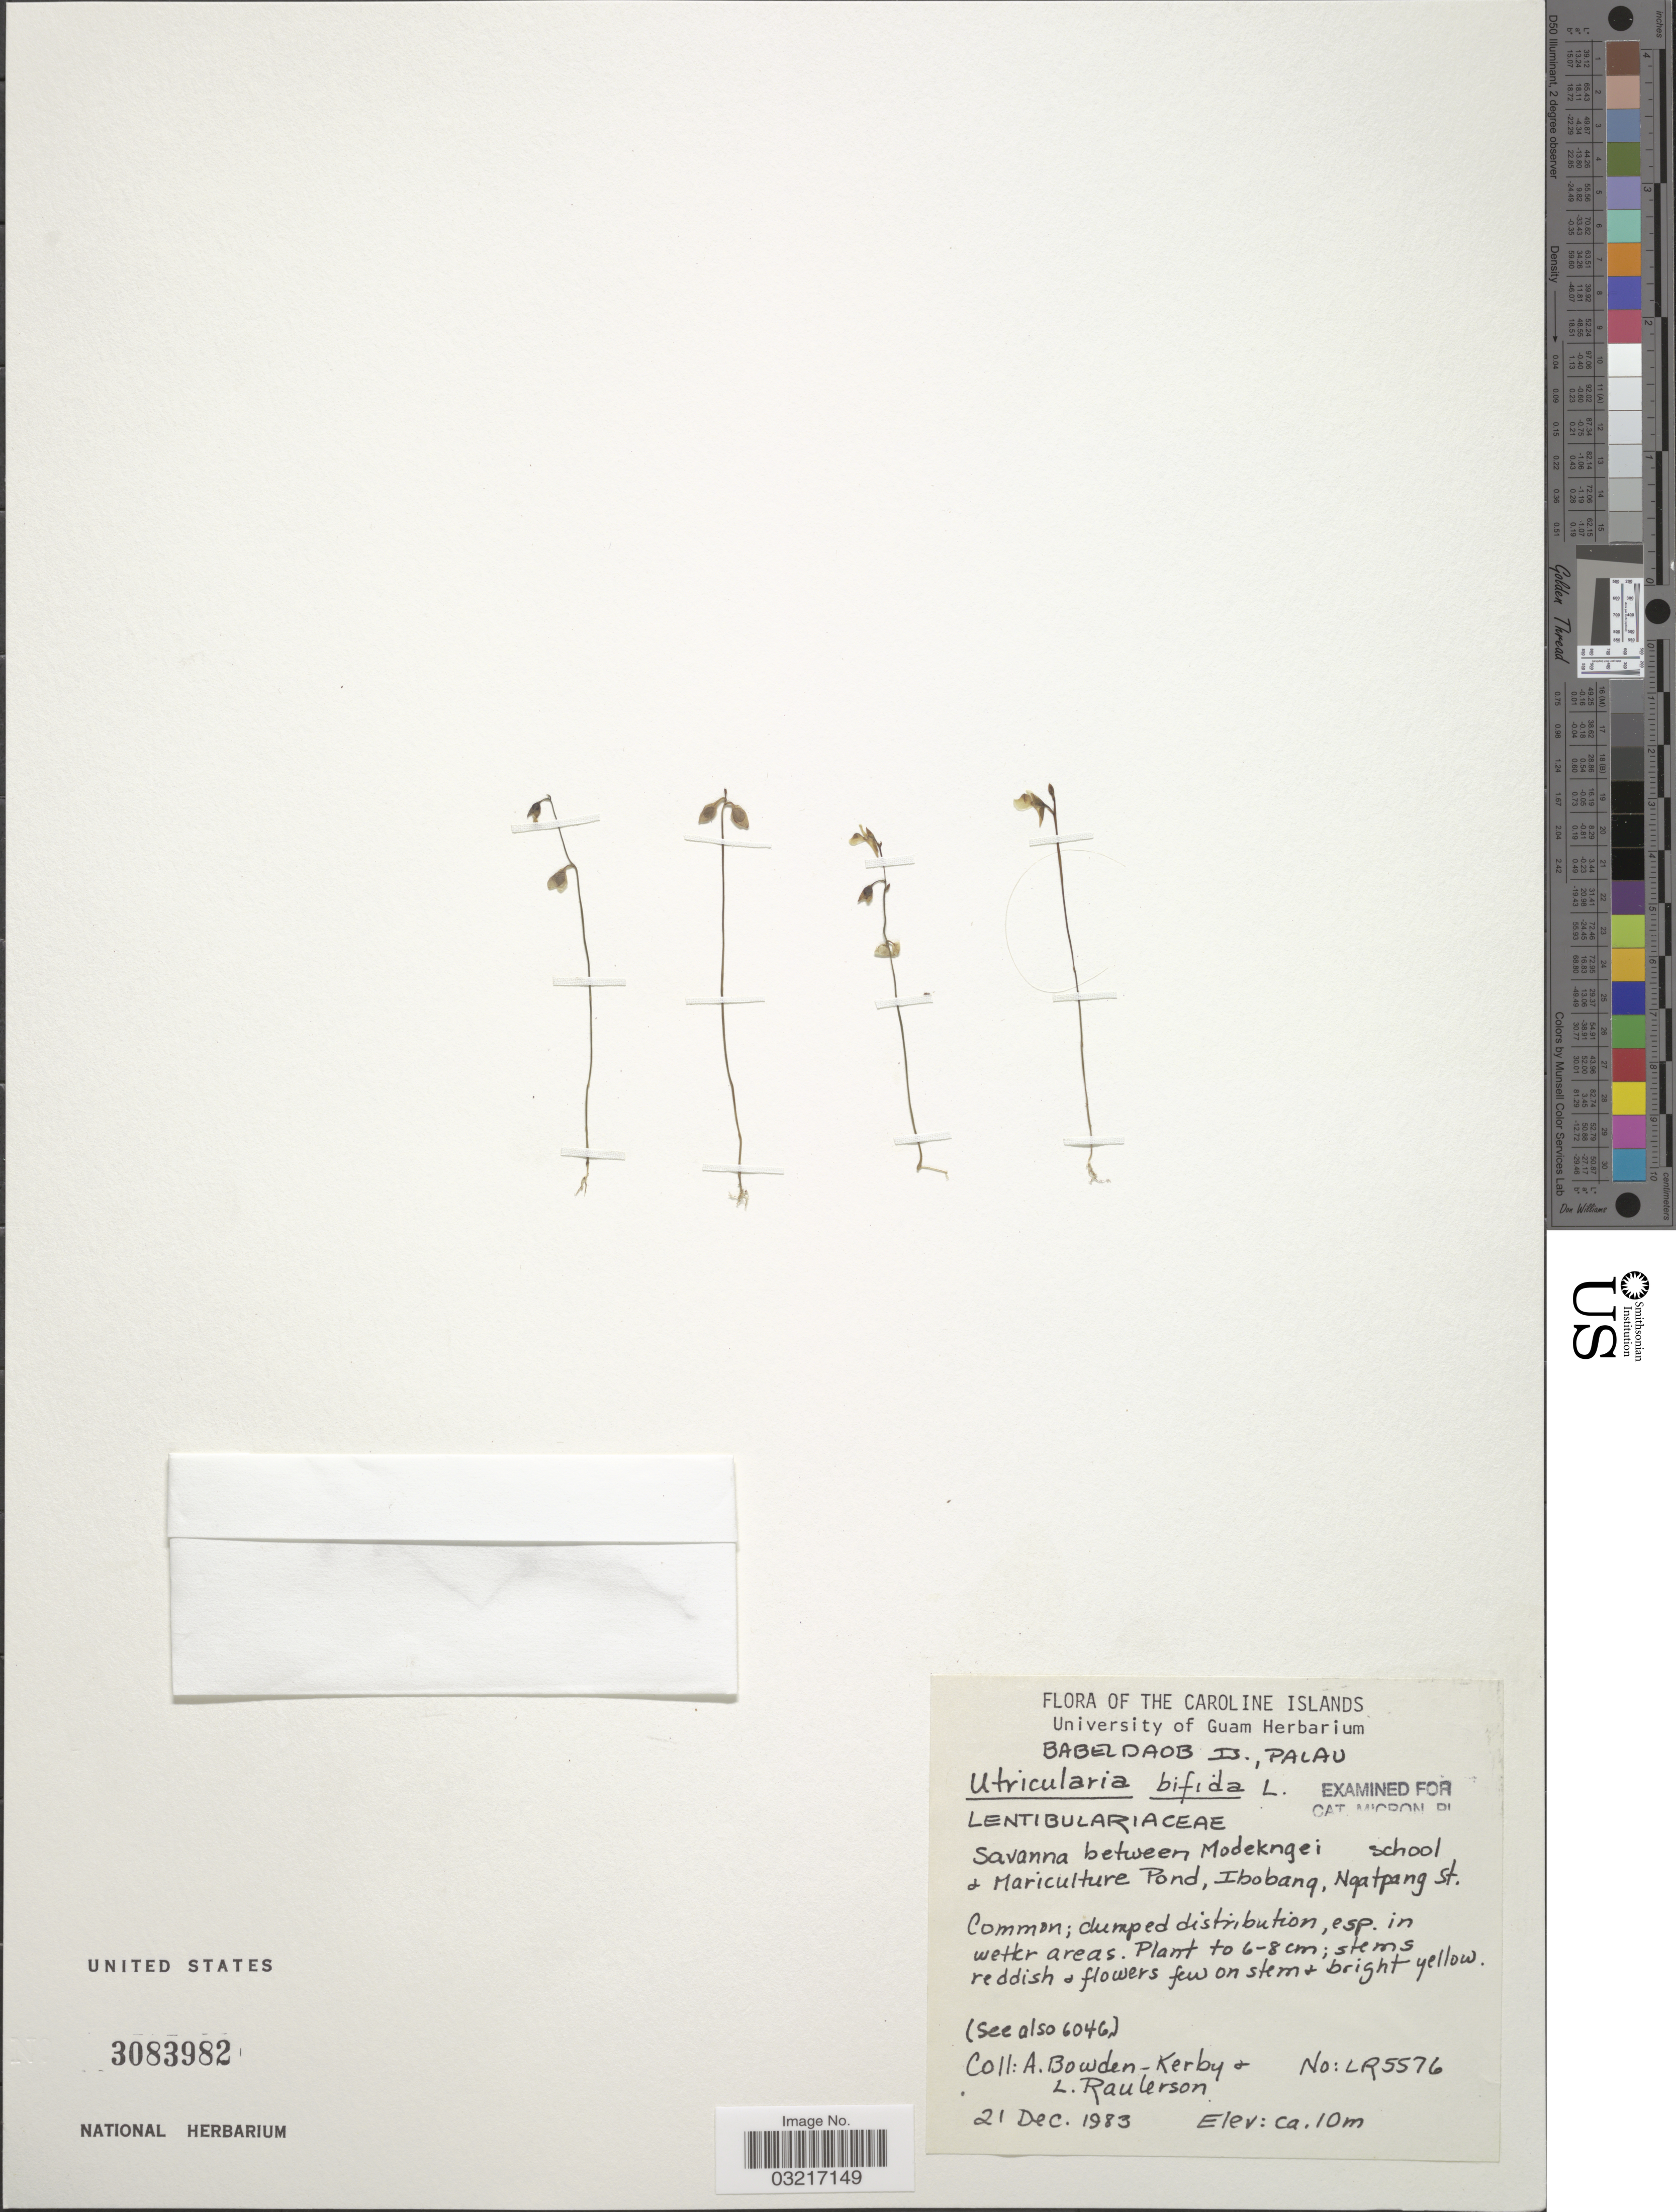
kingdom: Plantae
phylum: Tracheophyta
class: Magnoliopsida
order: Lamiales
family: Lentibulariaceae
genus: Utricularia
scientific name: Utricularia bifida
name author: L.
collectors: A. Bowden-Kerby & L. Raulerson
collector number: LR5576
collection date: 1983-12-21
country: Guam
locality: The Caroline Islands. Savanna between Modekngei school & Mariculture Pond, Ibobang, Ngatpang St.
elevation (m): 10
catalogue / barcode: US 3083982